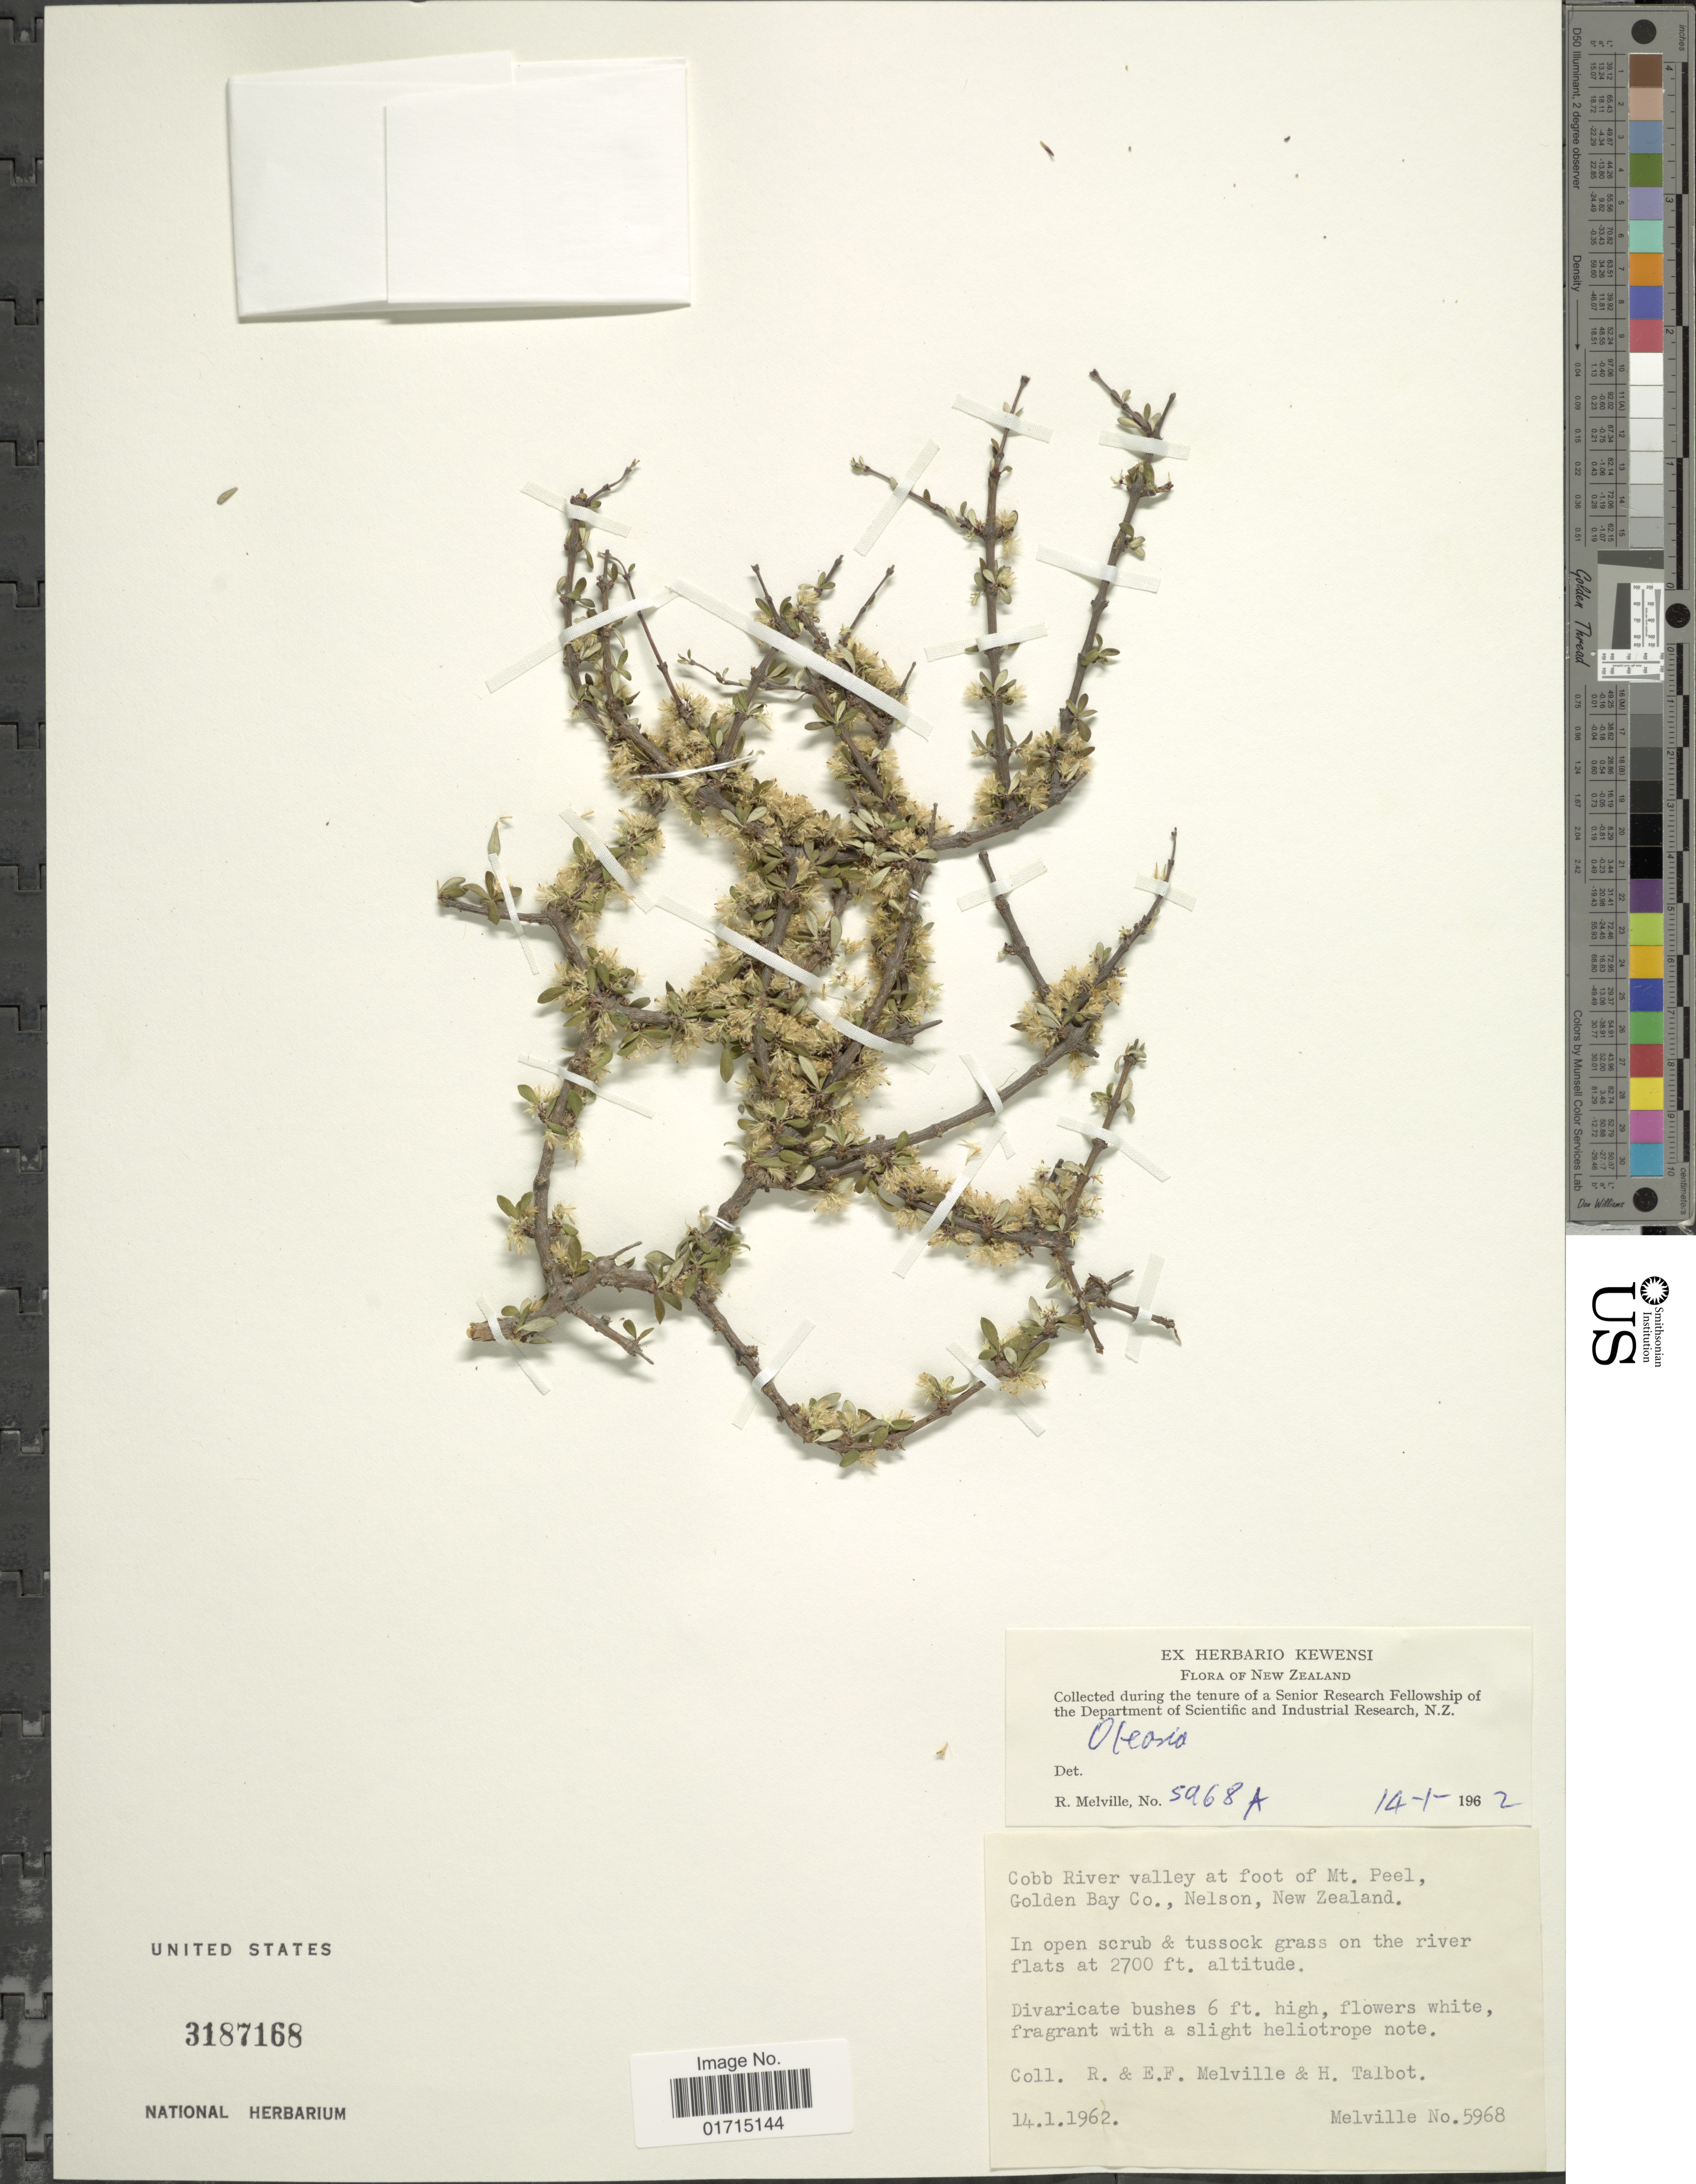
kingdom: Plantae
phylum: Tracheophyta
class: Magnoliopsida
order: Asterales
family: Asteraceae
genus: Olearia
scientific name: Olearia sp.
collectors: R. Melville & E. Melville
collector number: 5968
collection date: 1962-01-14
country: New Zealand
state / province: Nelson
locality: Cobb River Valley at foot of Mt. Peel. Golden Bay Co. Nelson, New Zealand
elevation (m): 823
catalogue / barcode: US 3187168